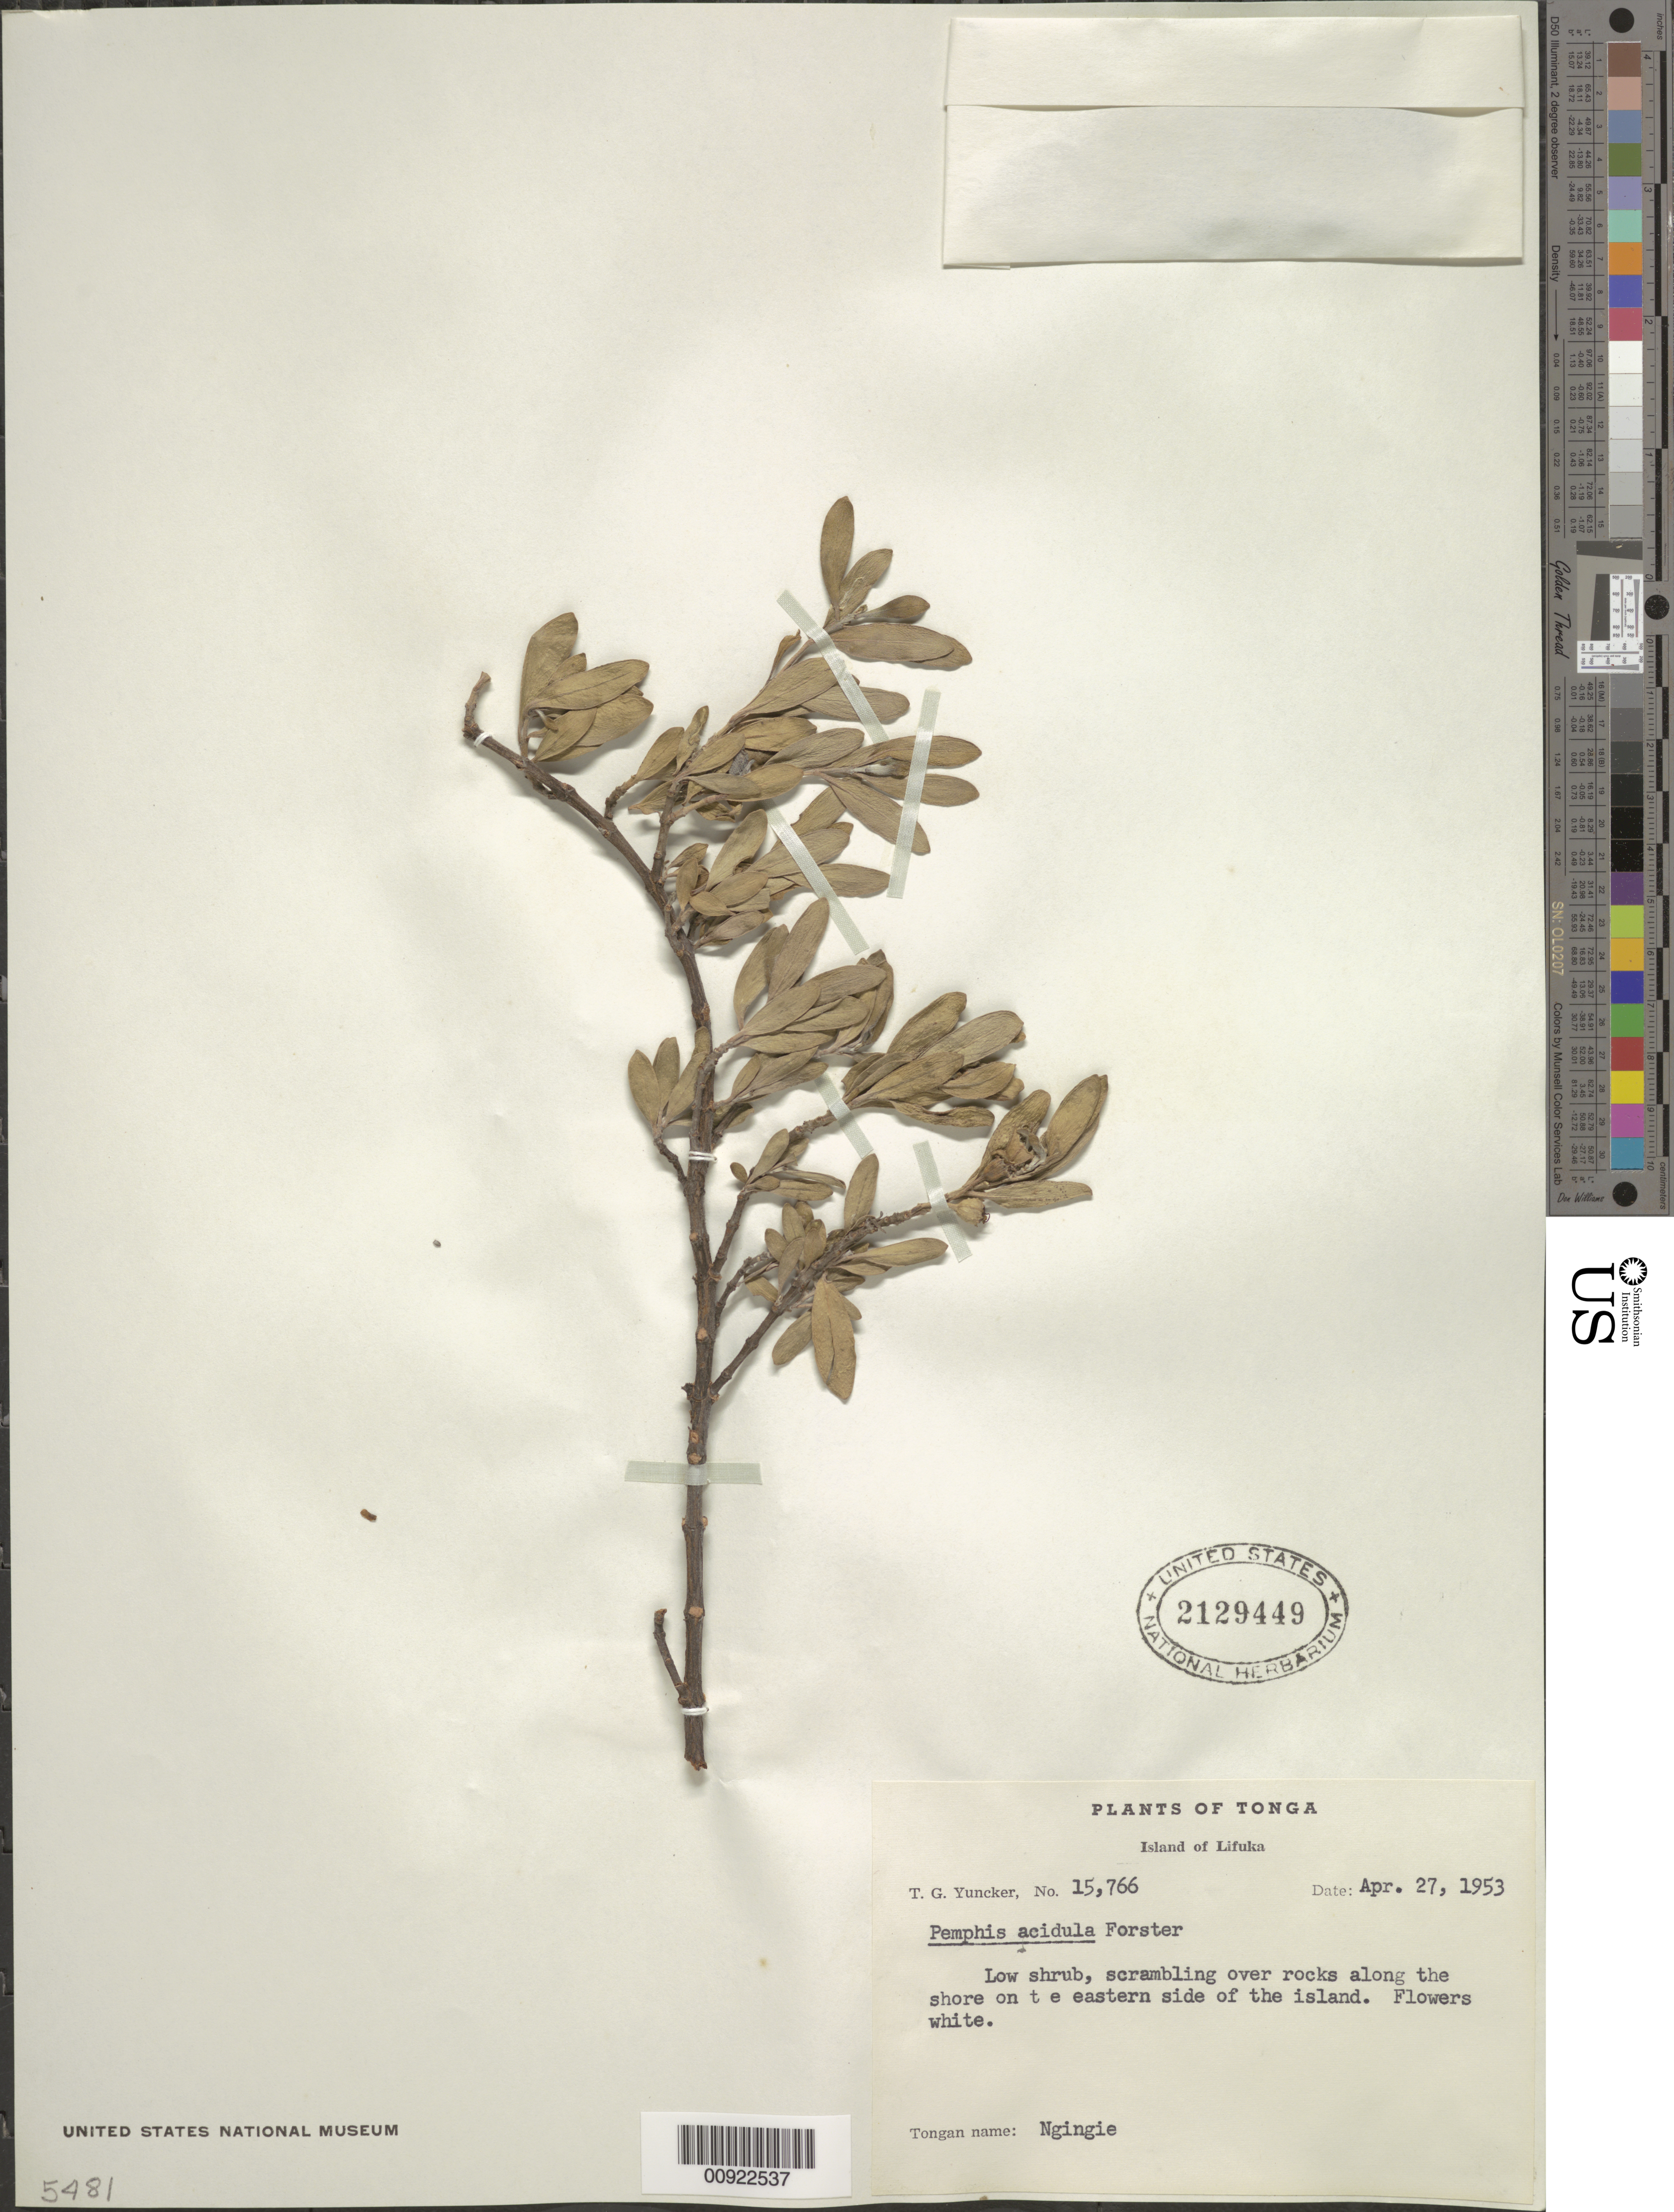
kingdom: Plantae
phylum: Tracheophyta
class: Magnoliopsida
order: Myrtales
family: Lythraceae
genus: Pemphis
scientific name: Pemphis acidula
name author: J.R. Forst. & G. Forst.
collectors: T. G. Yuncker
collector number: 15766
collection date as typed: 27 Apr 1953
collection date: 1953-04-27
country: Tonga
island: Lifuka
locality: Along the shore on the E side of the island.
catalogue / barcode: US 2129449